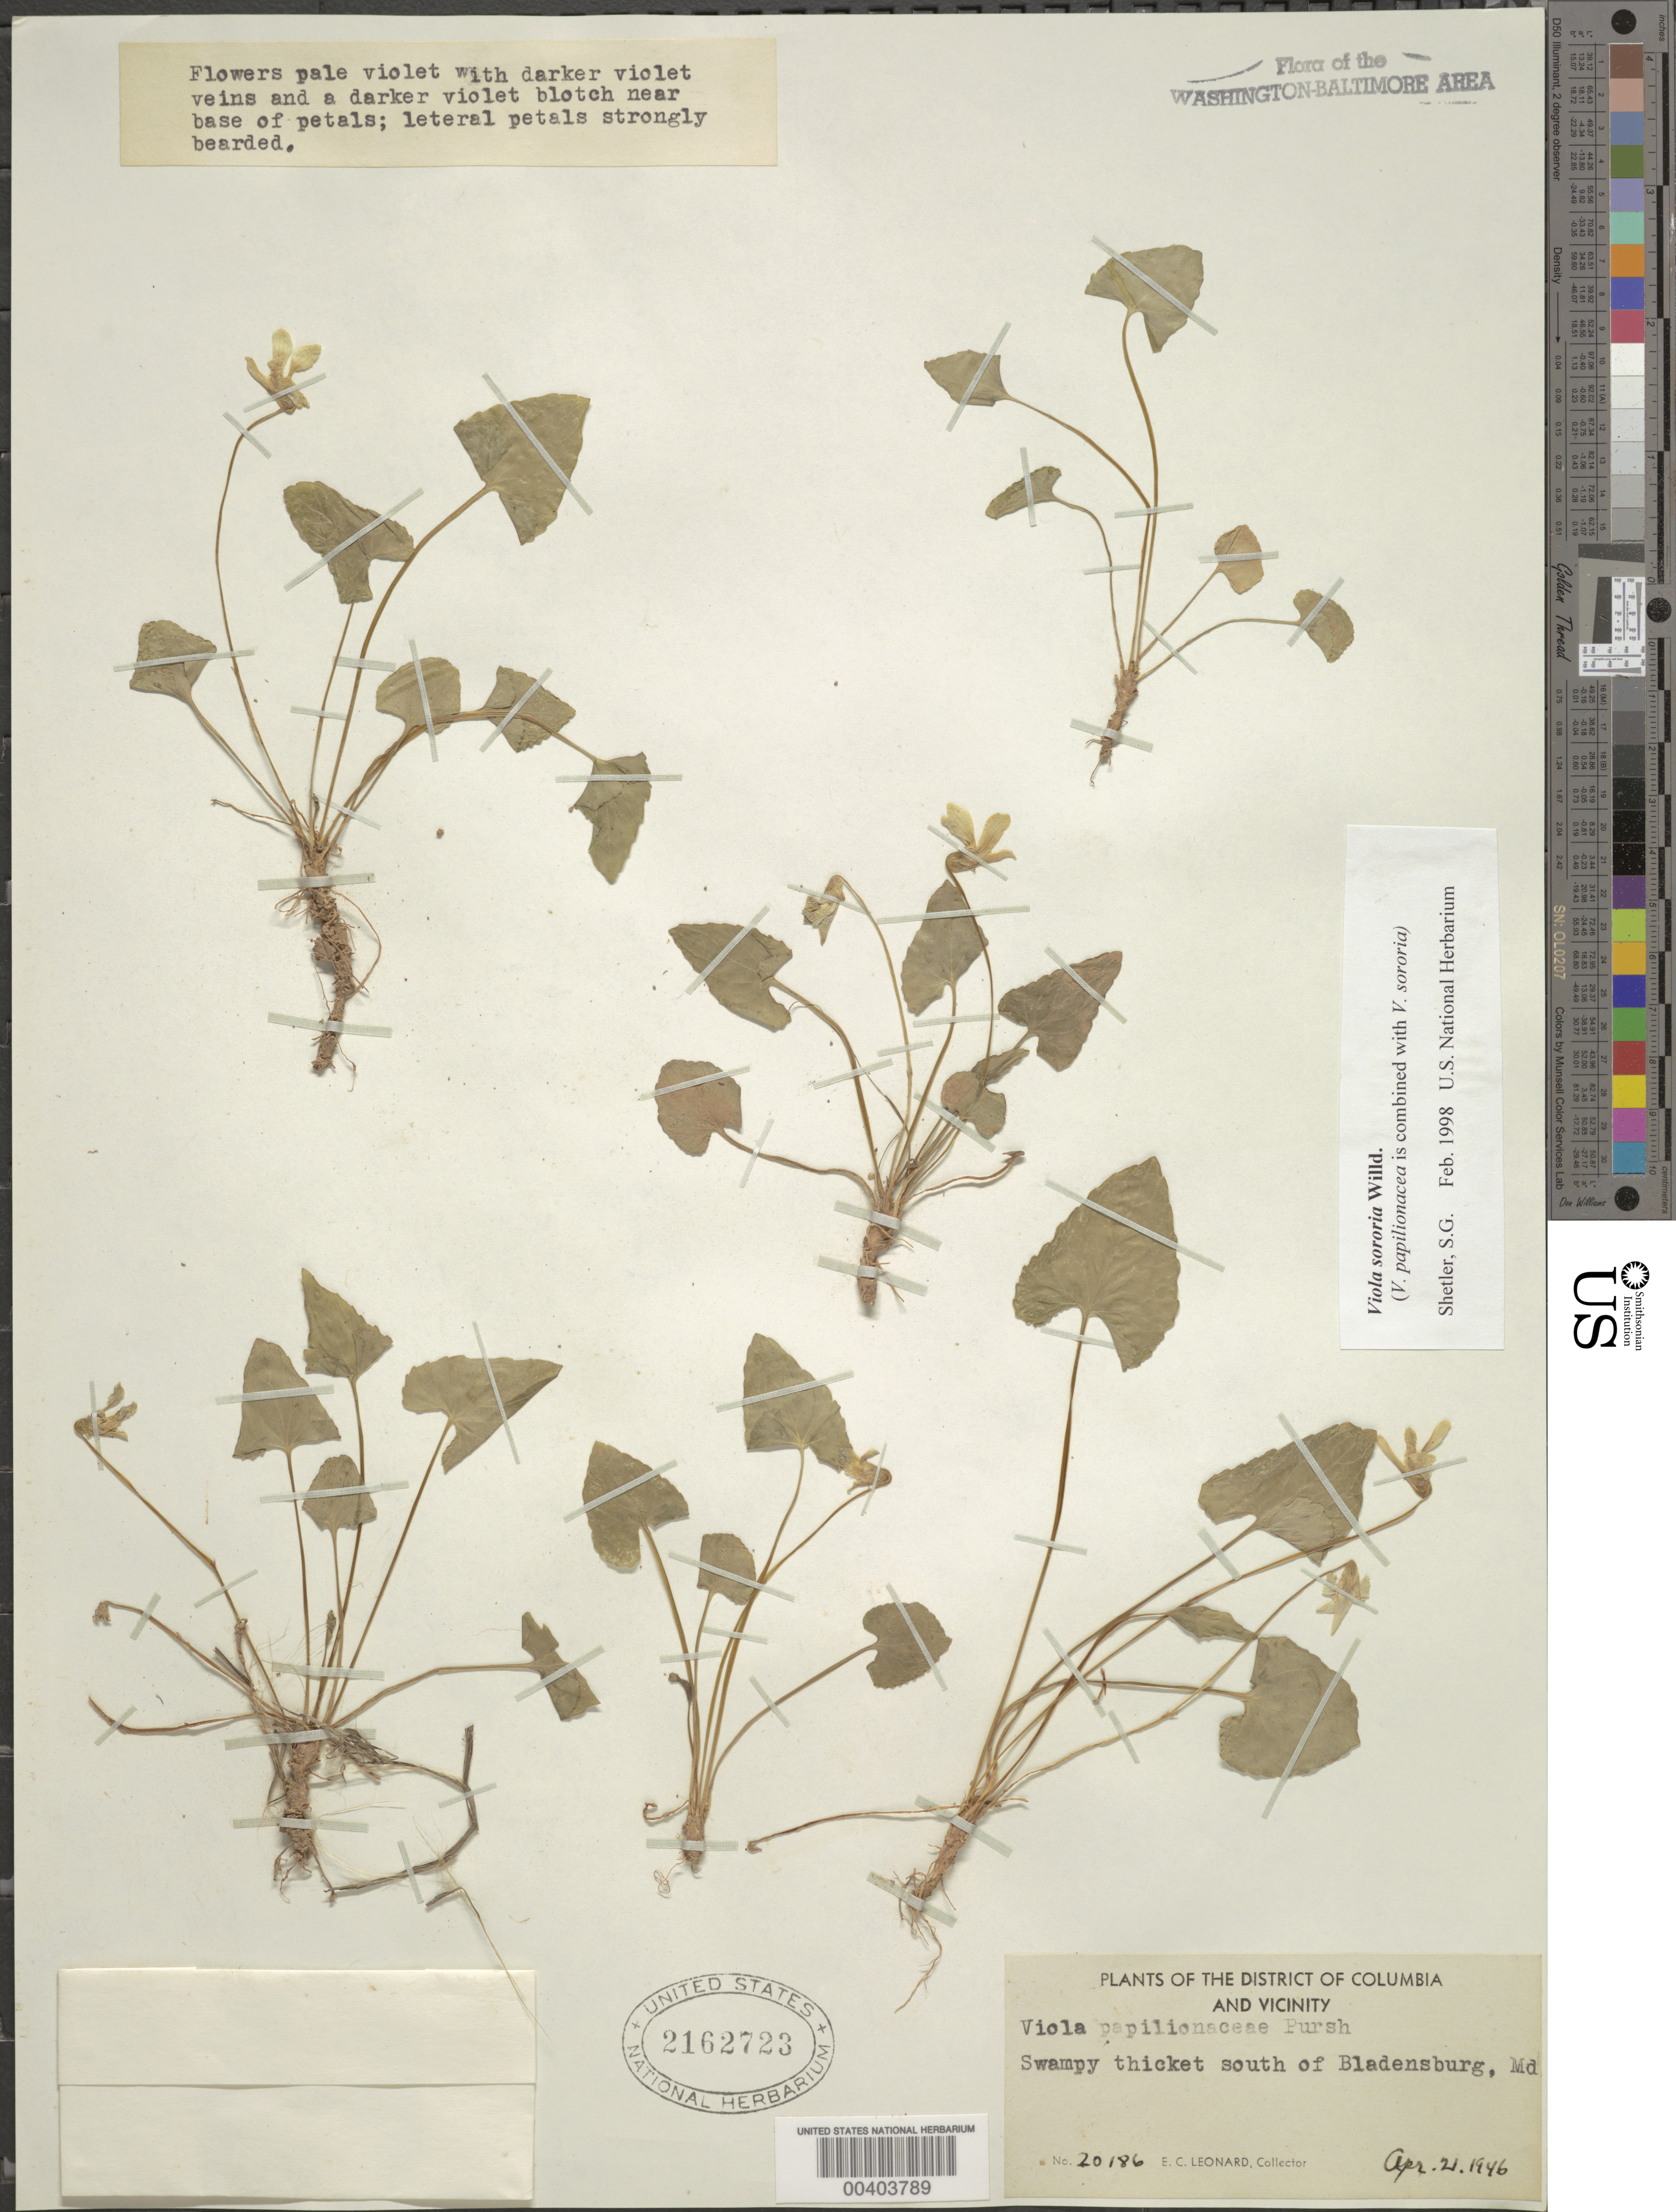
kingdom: Plantae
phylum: Tracheophyta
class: Magnoliopsida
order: Malpighiales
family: Violaceae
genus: Viola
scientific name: Viola sororia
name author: Willd.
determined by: Shetler, Stanwyn G., (US), NMNH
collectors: E. C. Leonard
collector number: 20186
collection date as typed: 21 Apr 1946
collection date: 1946-04-21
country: United States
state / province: Maryland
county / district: Prince George's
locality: South of Bladensburg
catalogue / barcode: US 2162723